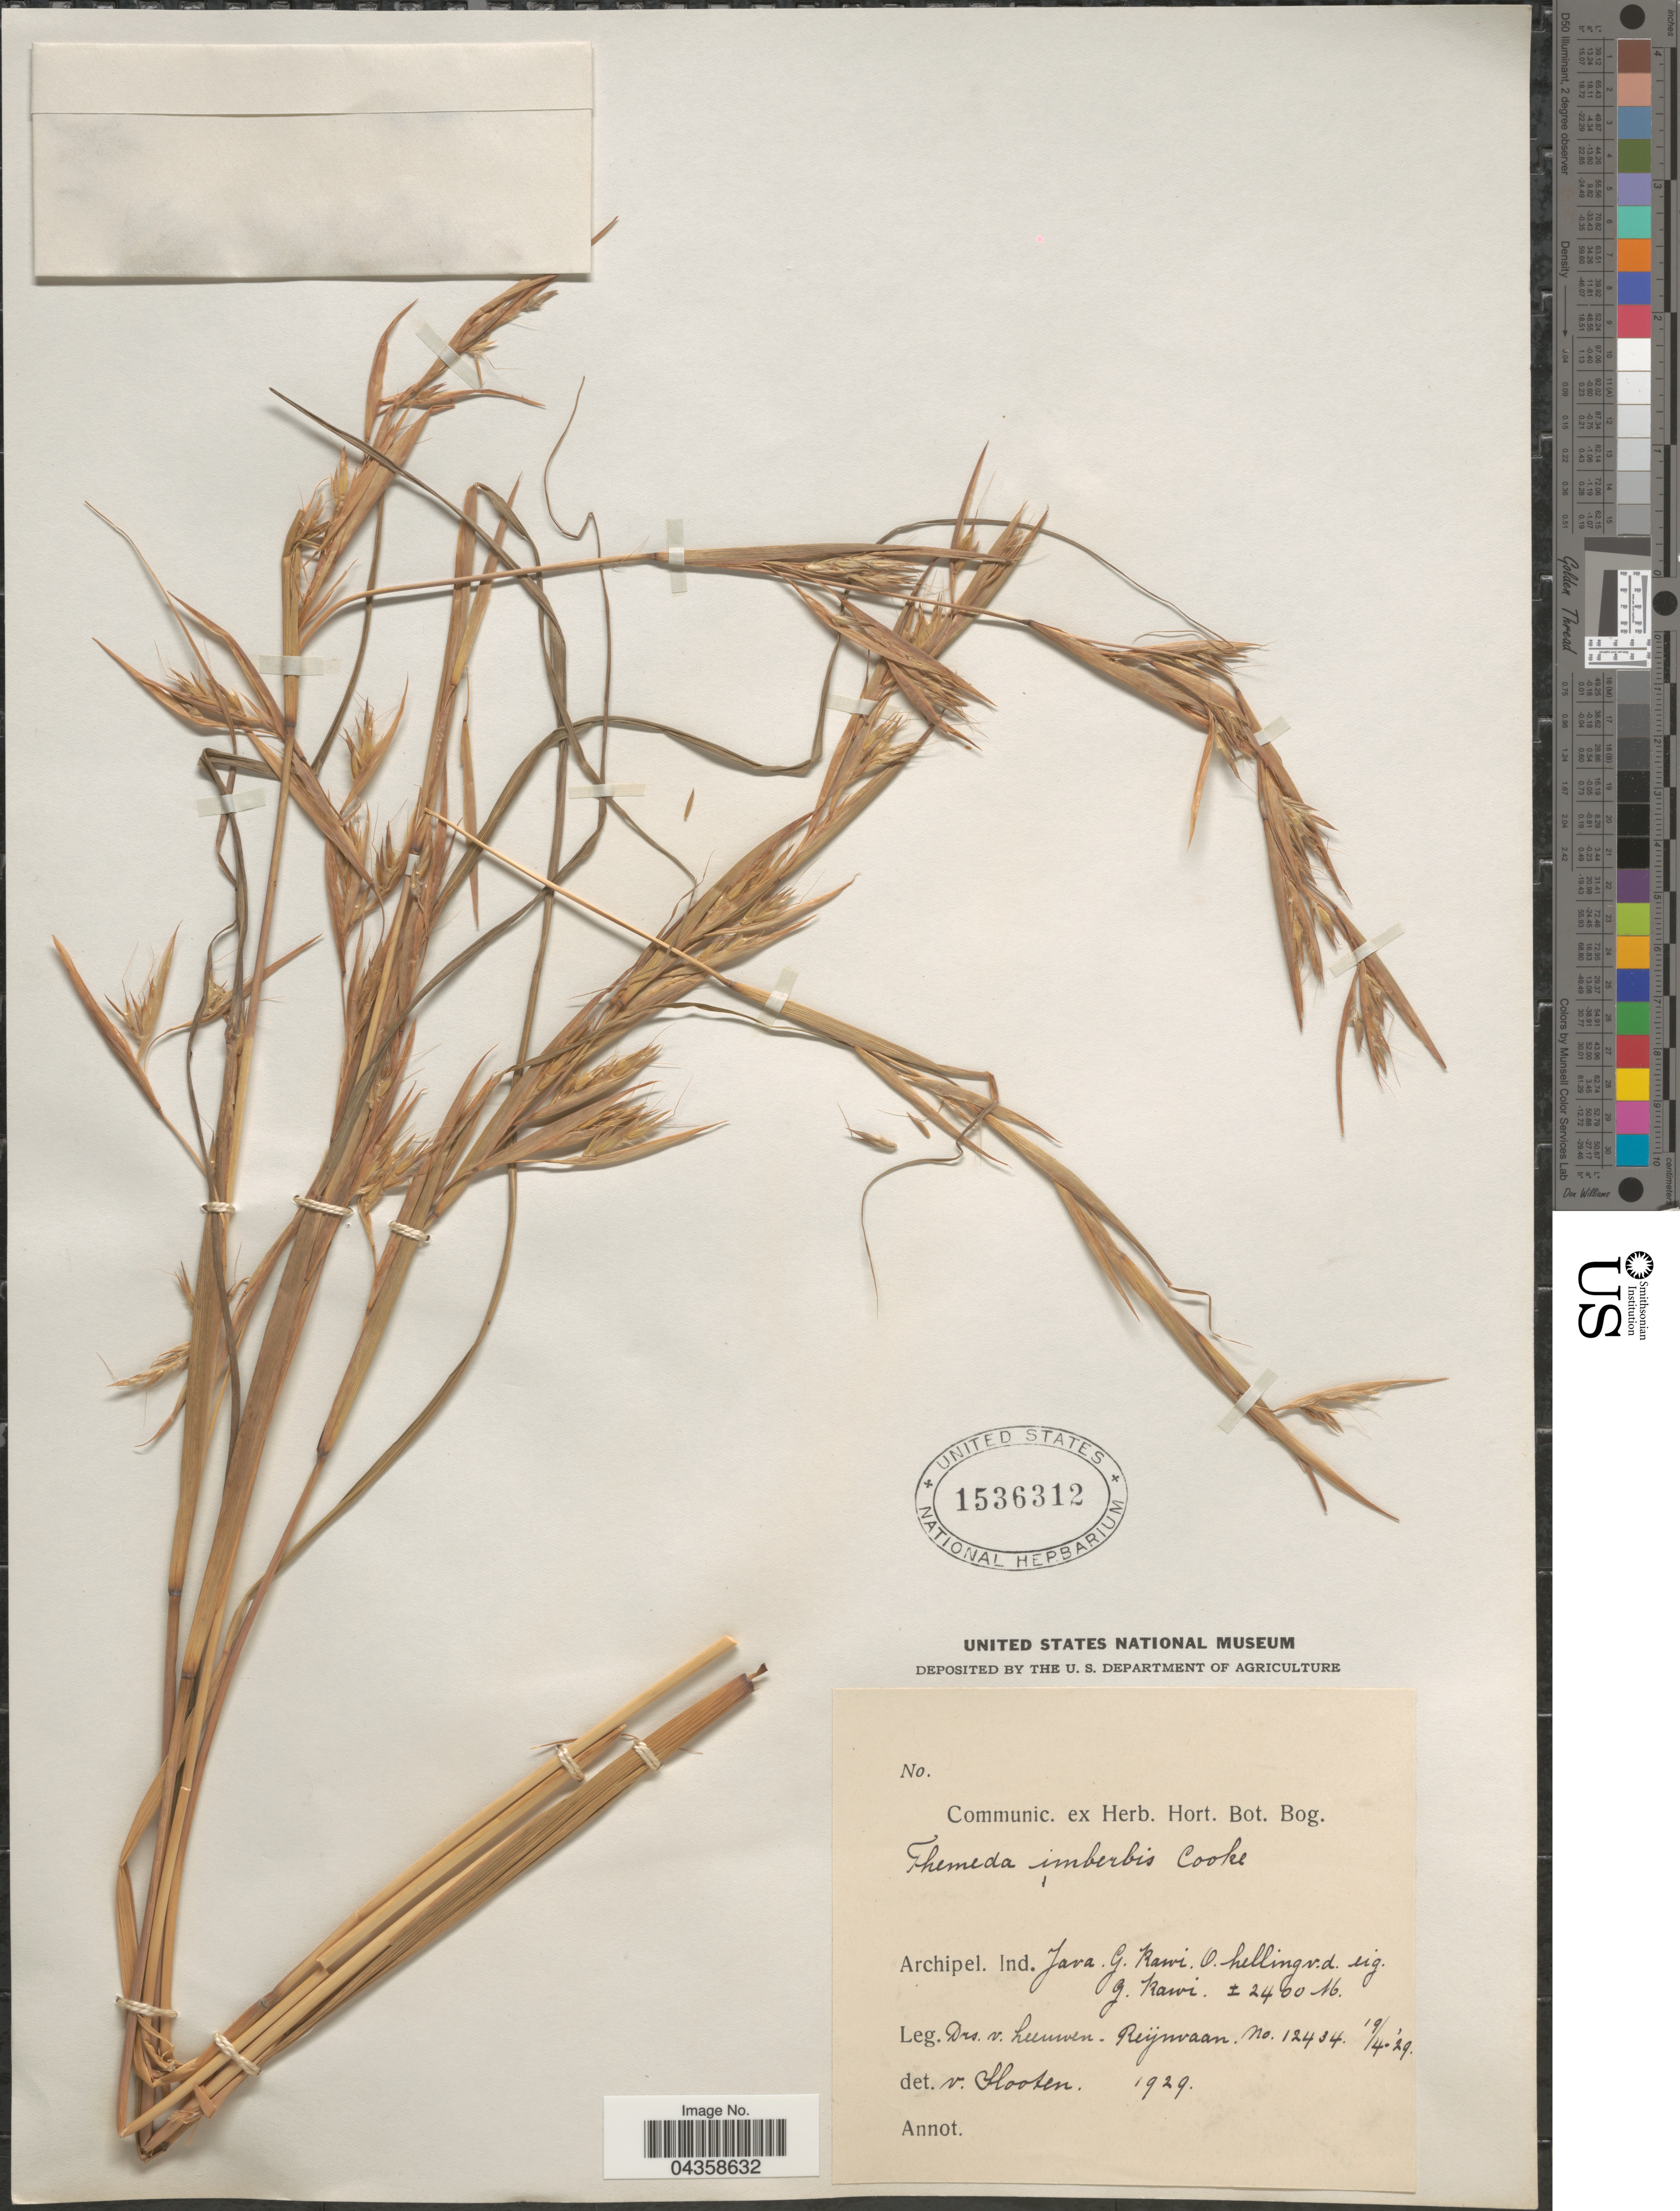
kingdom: Plantae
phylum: Tracheophyta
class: Liliopsida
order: Poales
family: Poaceae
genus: Themeda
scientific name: Themeda sp.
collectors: Docters v. Leeuwen-Reijwaan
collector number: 12434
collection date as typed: Transcribed d/m/y: 19/4/29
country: Indonesia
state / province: Java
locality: Archipel. Ind. Java. G. Rawi. O. helling v.d. eig. G. Rawi.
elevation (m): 2400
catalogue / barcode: US 1536312